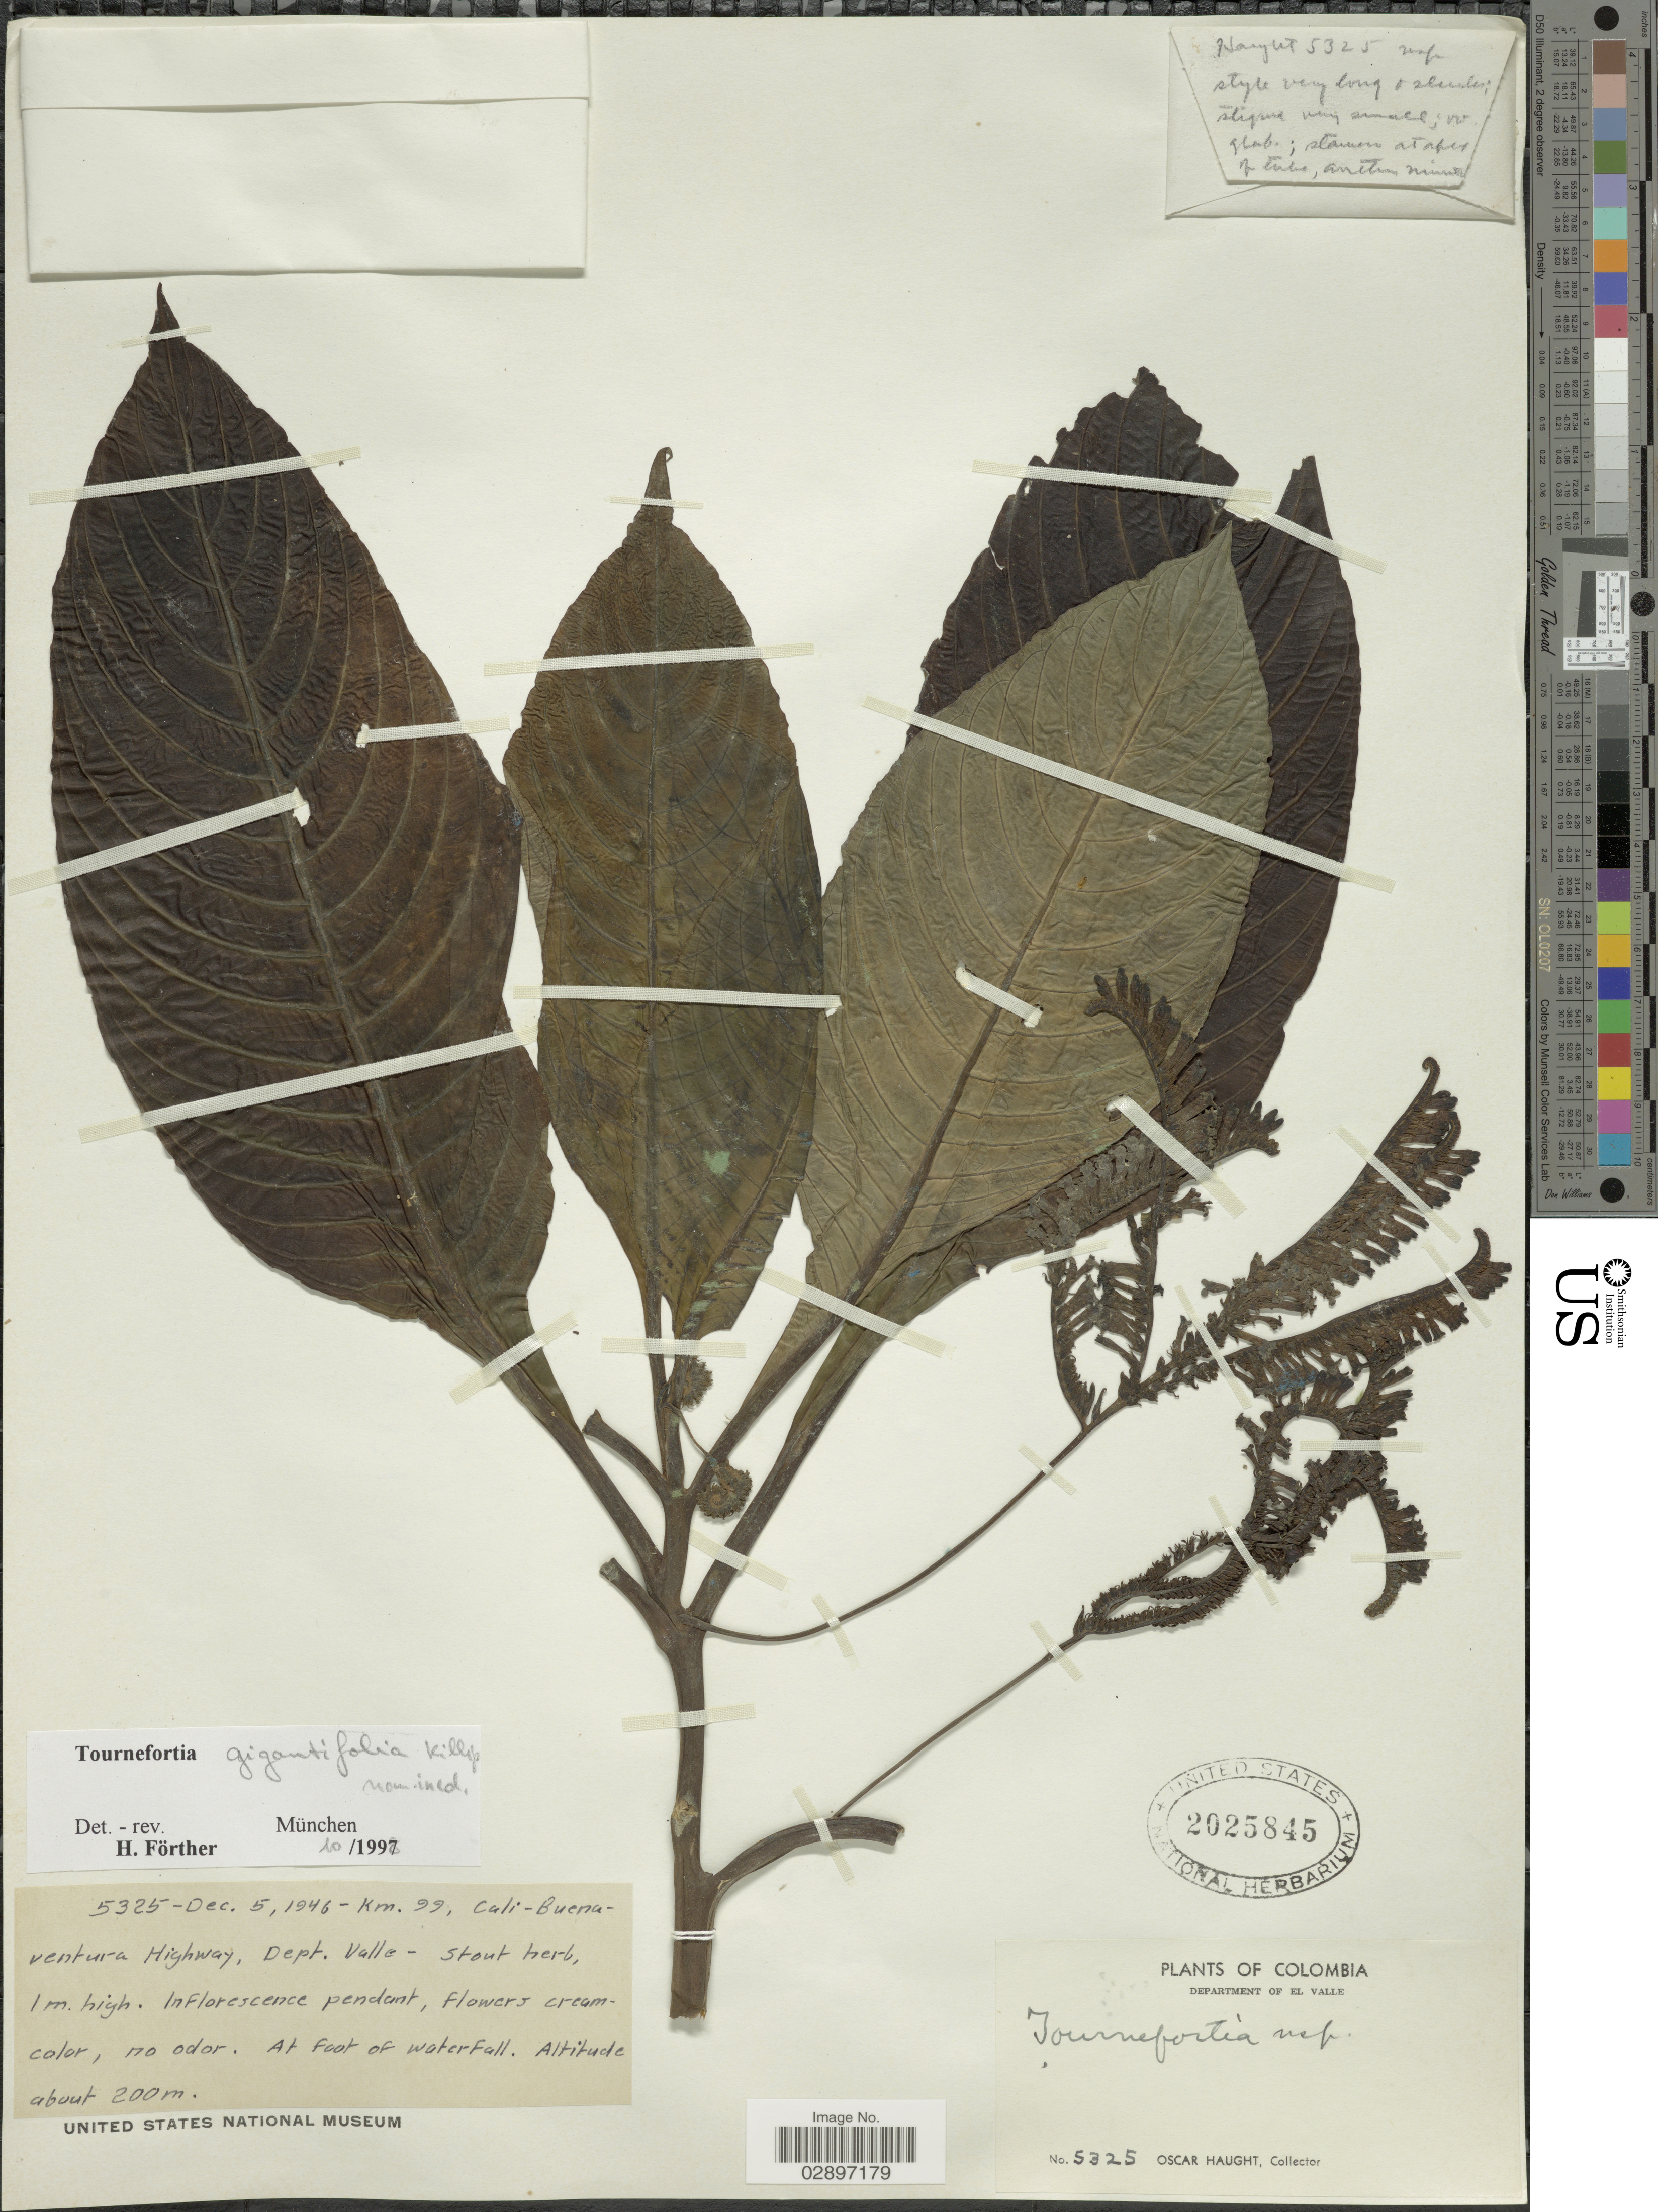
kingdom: Plantae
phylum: Tracheophyta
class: Magnoliopsida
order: Boraginales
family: Heliotropiaceae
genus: Tournefortia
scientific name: Tournefortia gigantifolia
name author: Killip ex J.S. Mill.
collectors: O. L. Haught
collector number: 5325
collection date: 1946-12-05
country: Colombia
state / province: Valle del Cauca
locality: Km. 99 Cali-Buenaventura Highway, Dept. Valle.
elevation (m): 200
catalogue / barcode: US 2025845